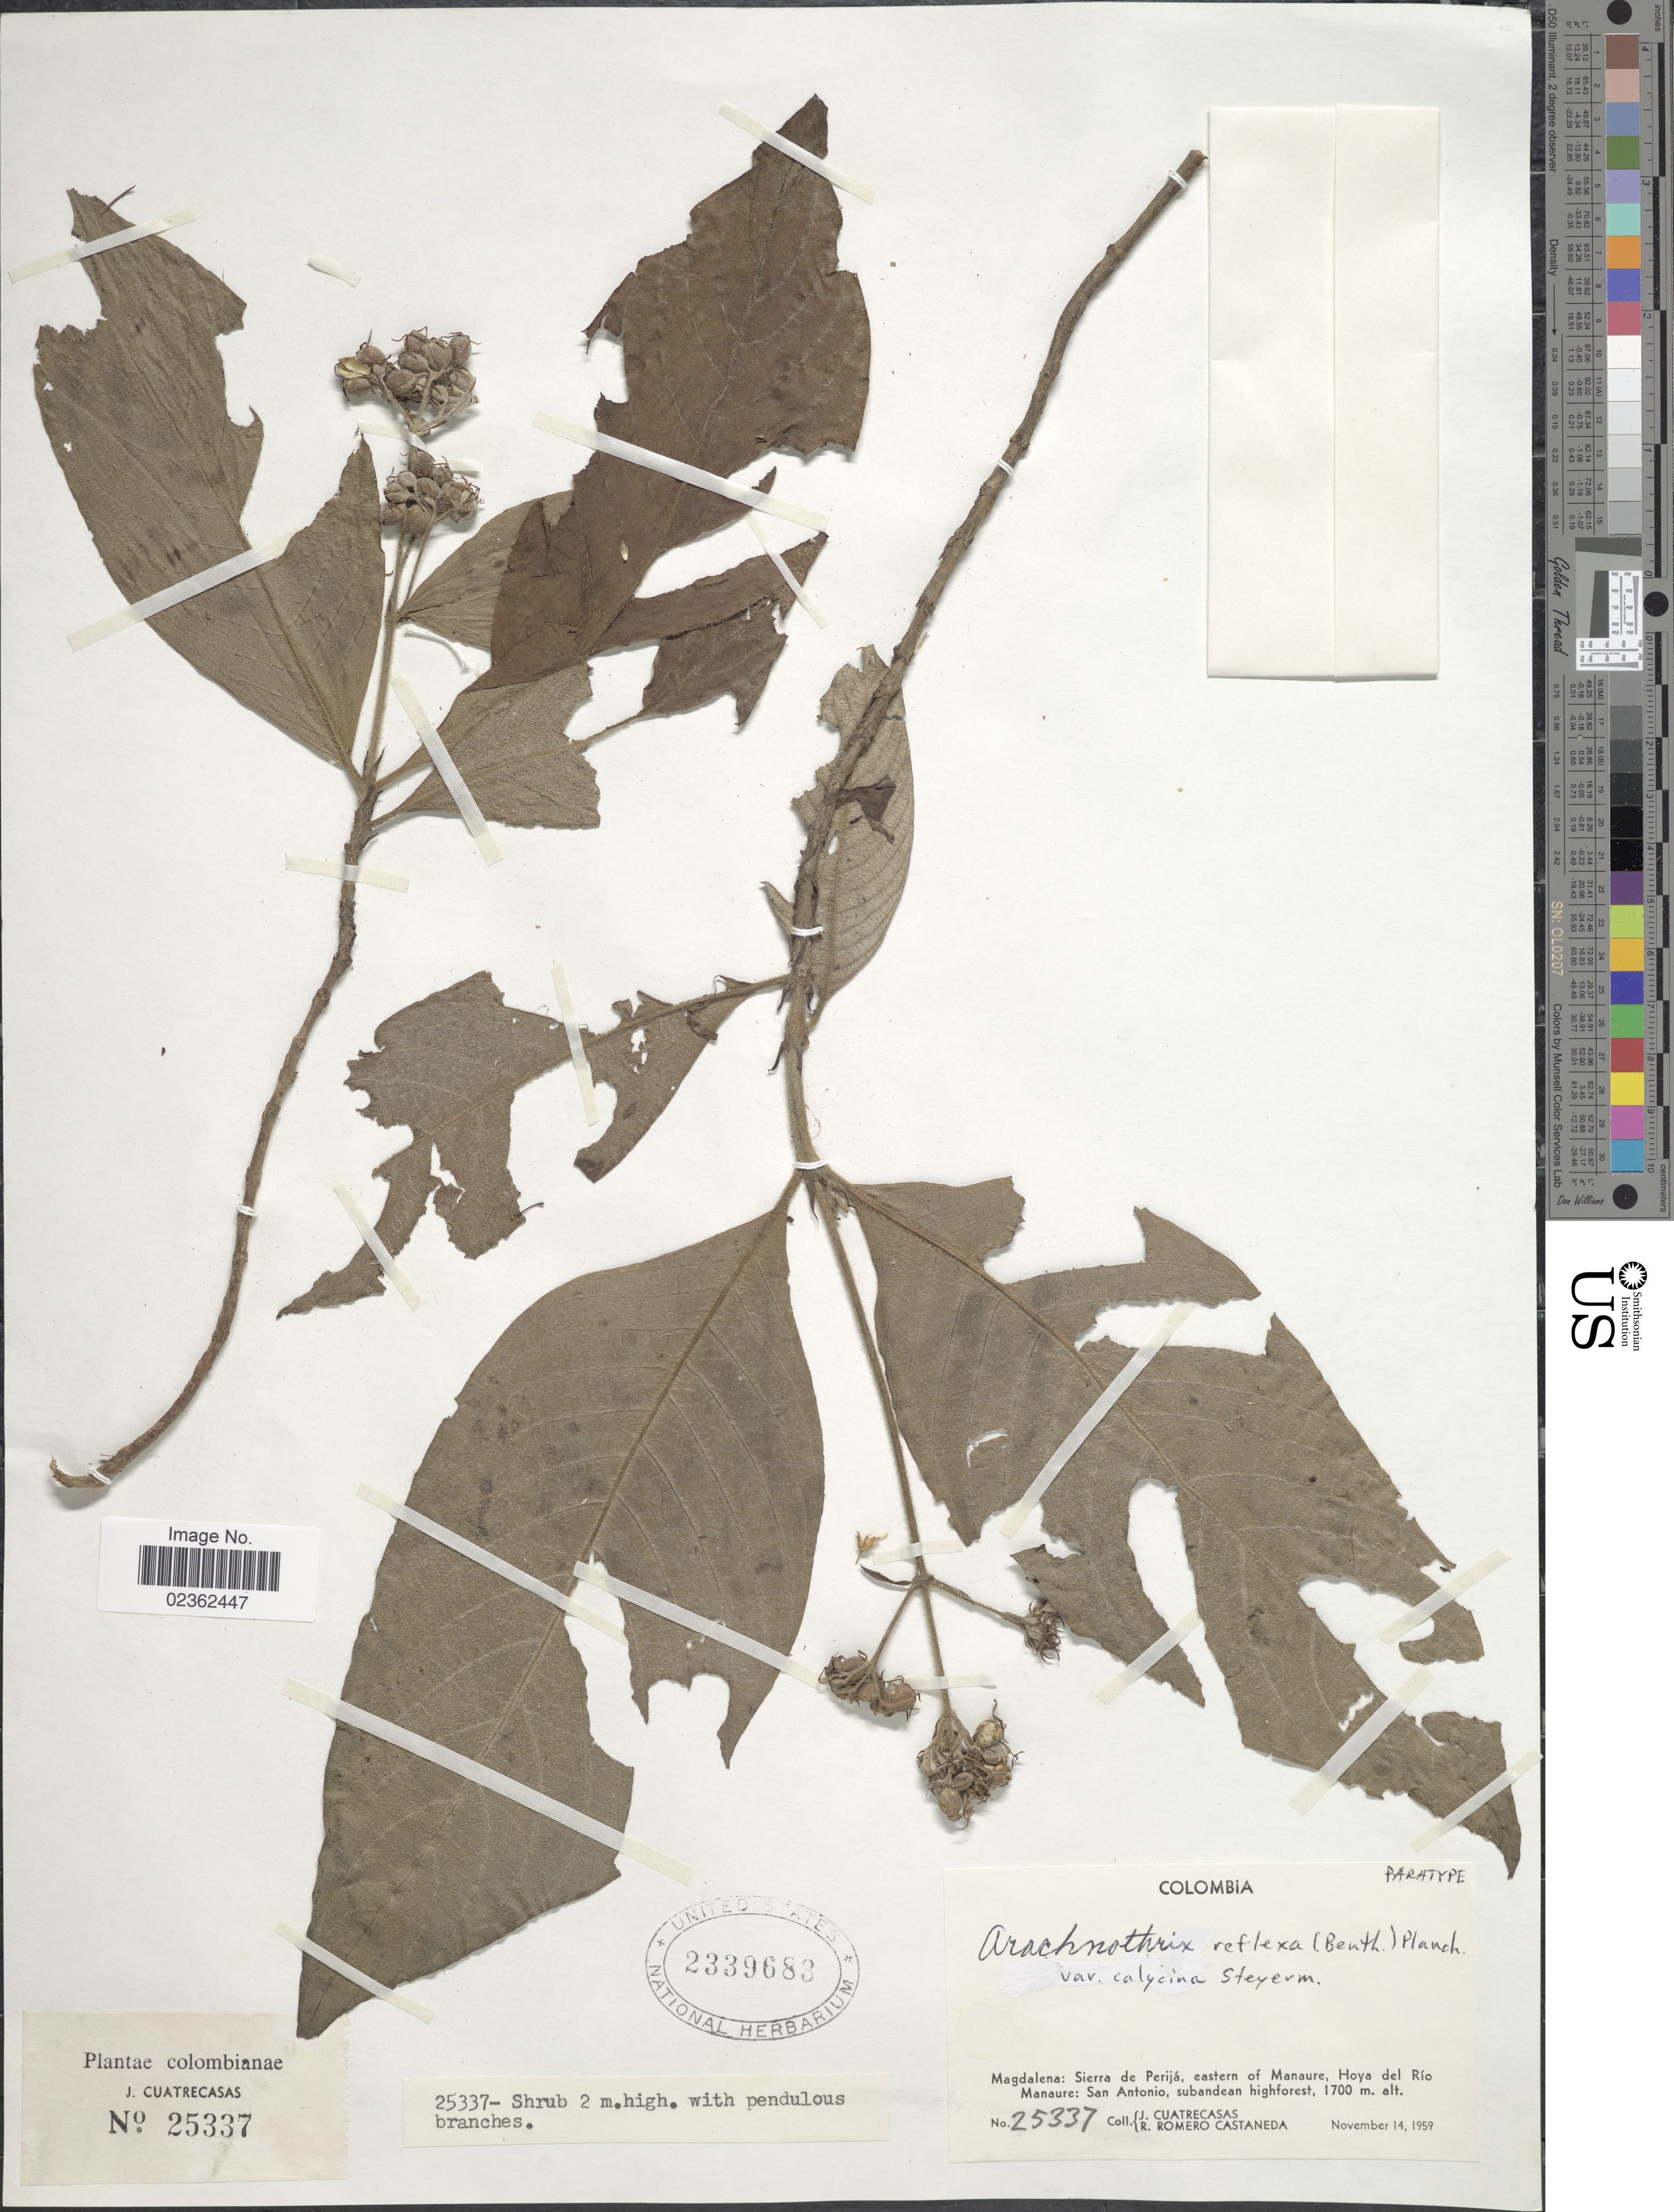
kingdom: Plantae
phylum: Tracheophyta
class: Magnoliopsida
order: Gentianales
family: Rubiaceae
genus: Arachnothryx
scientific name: Arachnothryx reflexa var. calycina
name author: Steyerm.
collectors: J. Cuatrecasas & R. Romero Castañeda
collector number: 25337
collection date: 1959-11-14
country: Colombia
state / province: Magdalena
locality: Sierra de Perija, eastern of Manaure, Hoya del Rio Manaure: San Antonio, subandean highforest.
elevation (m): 1700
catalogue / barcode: US 2339683